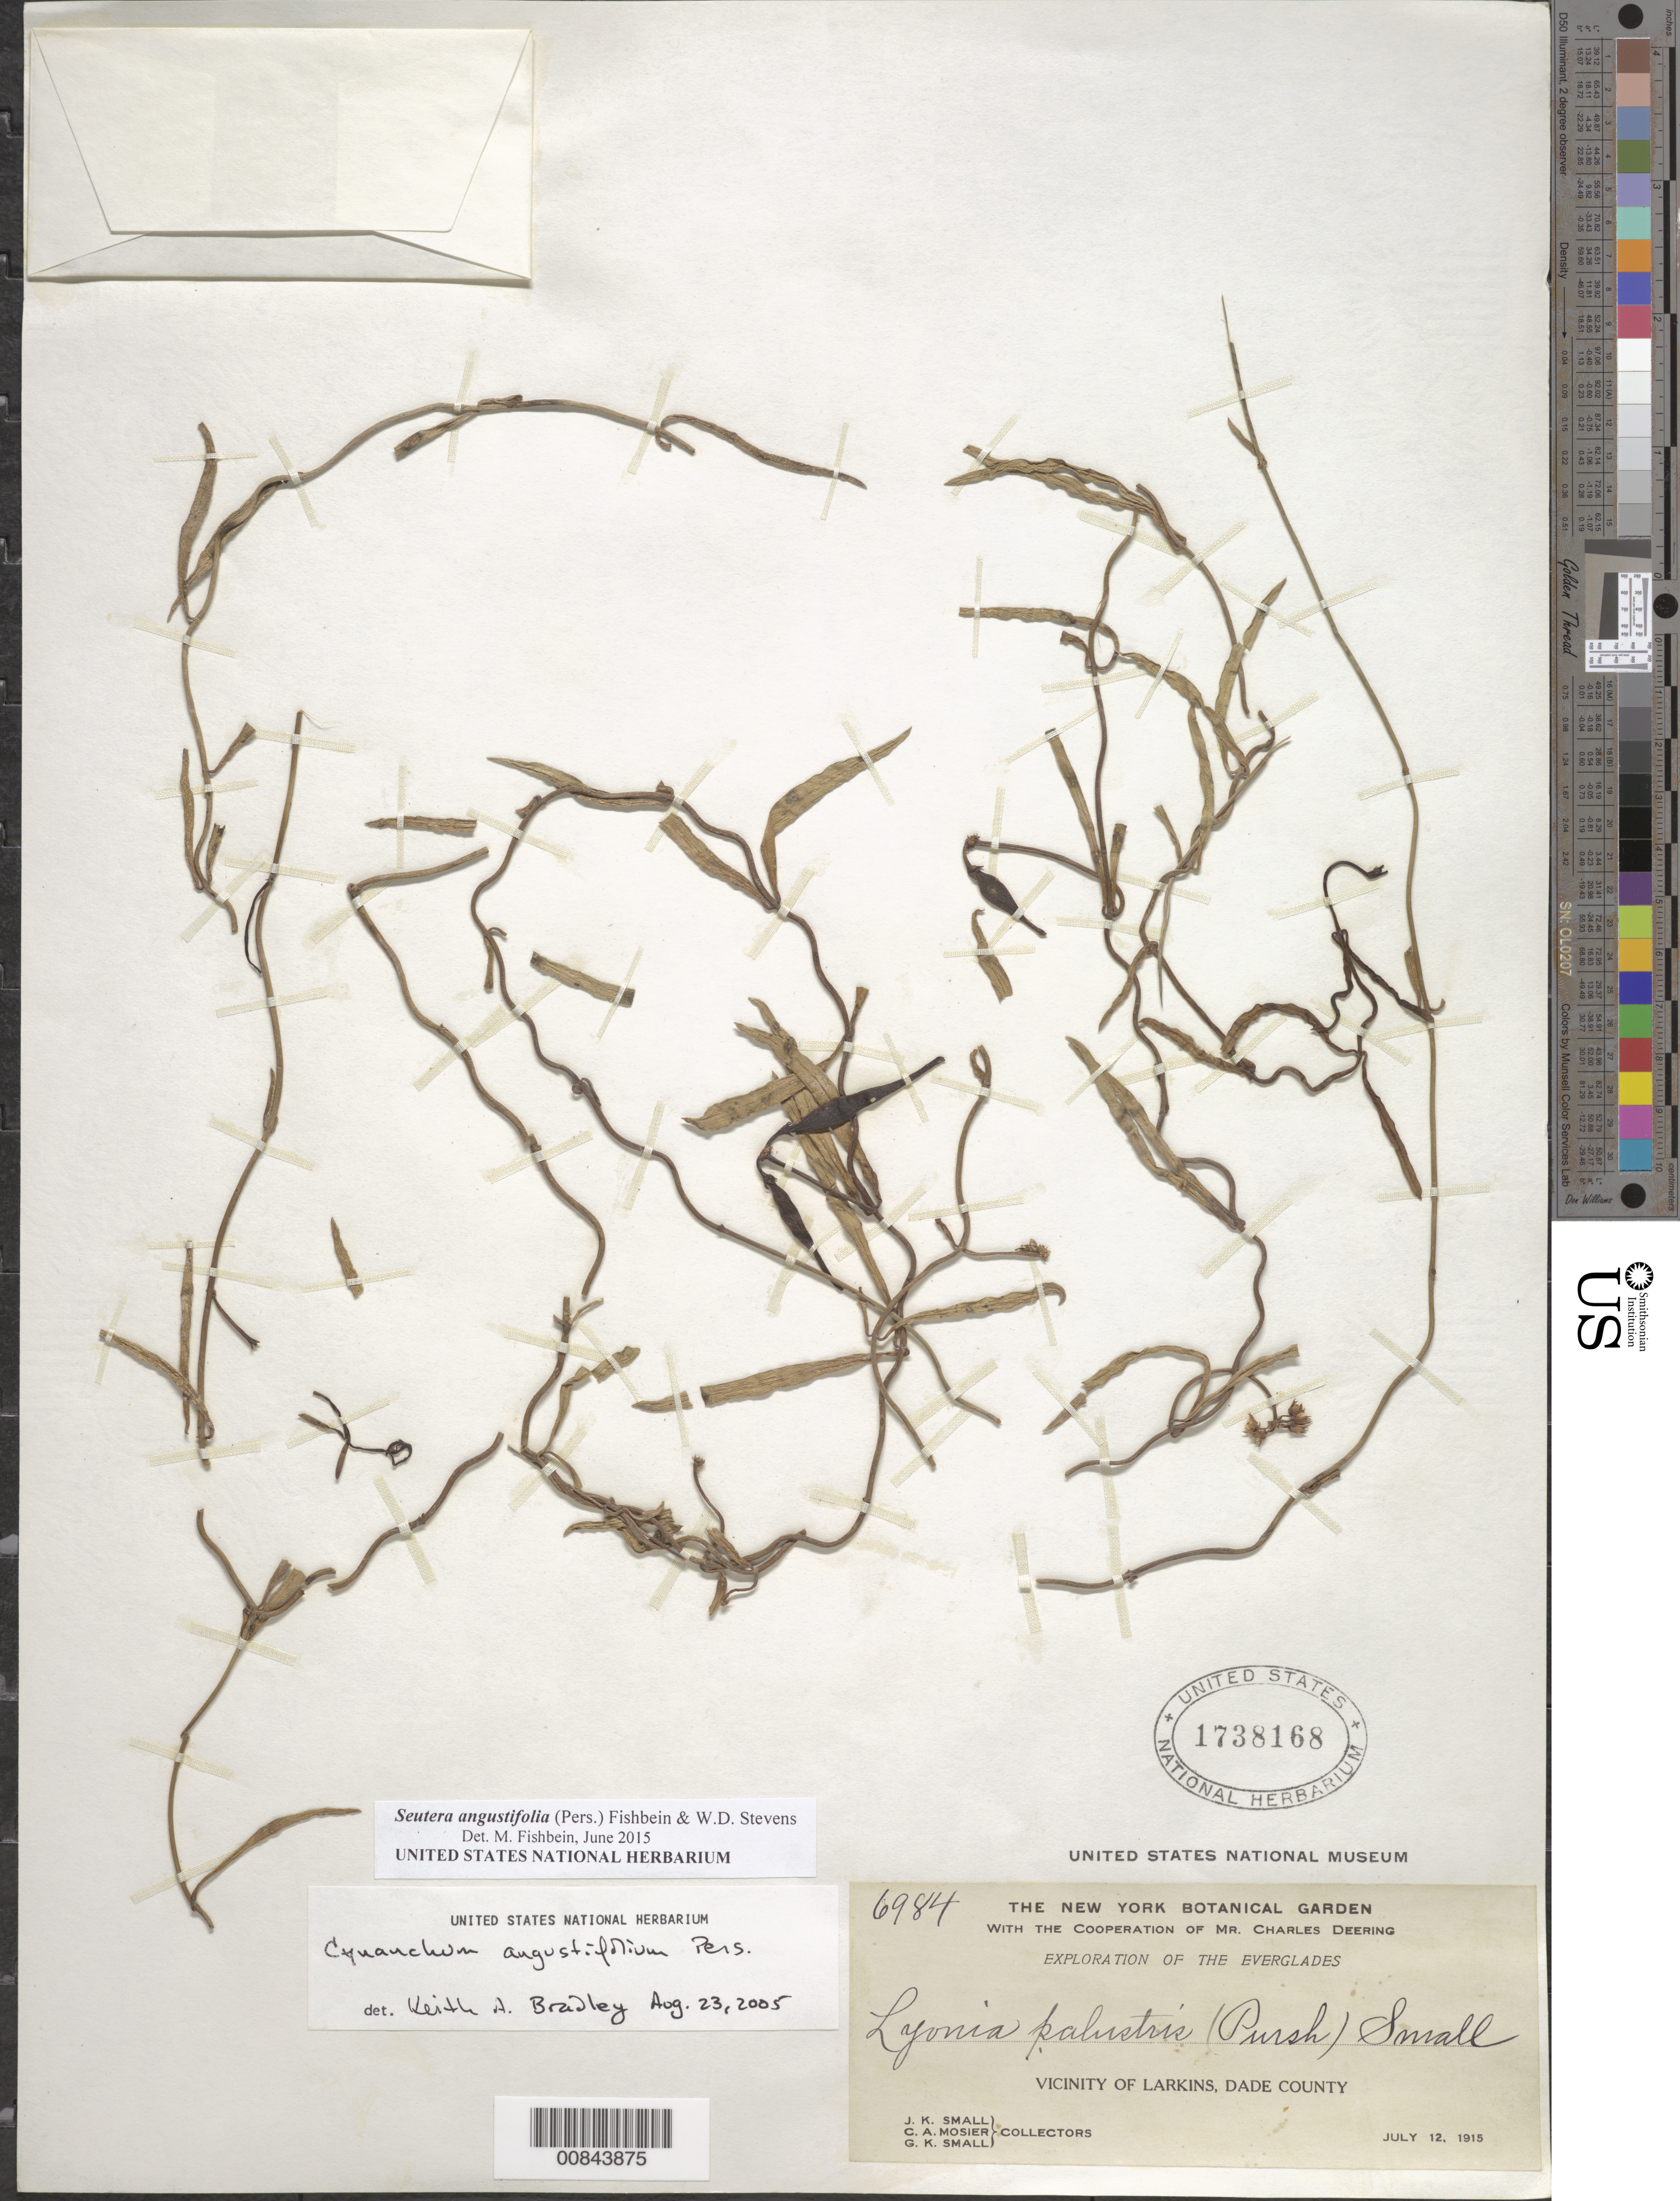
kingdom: Plantae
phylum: Tracheophyta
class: Magnoliopsida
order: Gentianales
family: Apocynaceae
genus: Seutera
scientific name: Seutera angustifolia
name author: Fishbein & W.D. Stevens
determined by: Fishbein, M.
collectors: J. K. Small, C. A. Mosier & G. K. Small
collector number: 6984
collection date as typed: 12 Jul 1915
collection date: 1915-07-12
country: United States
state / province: Florida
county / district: Dade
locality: Larkins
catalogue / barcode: US 1738168